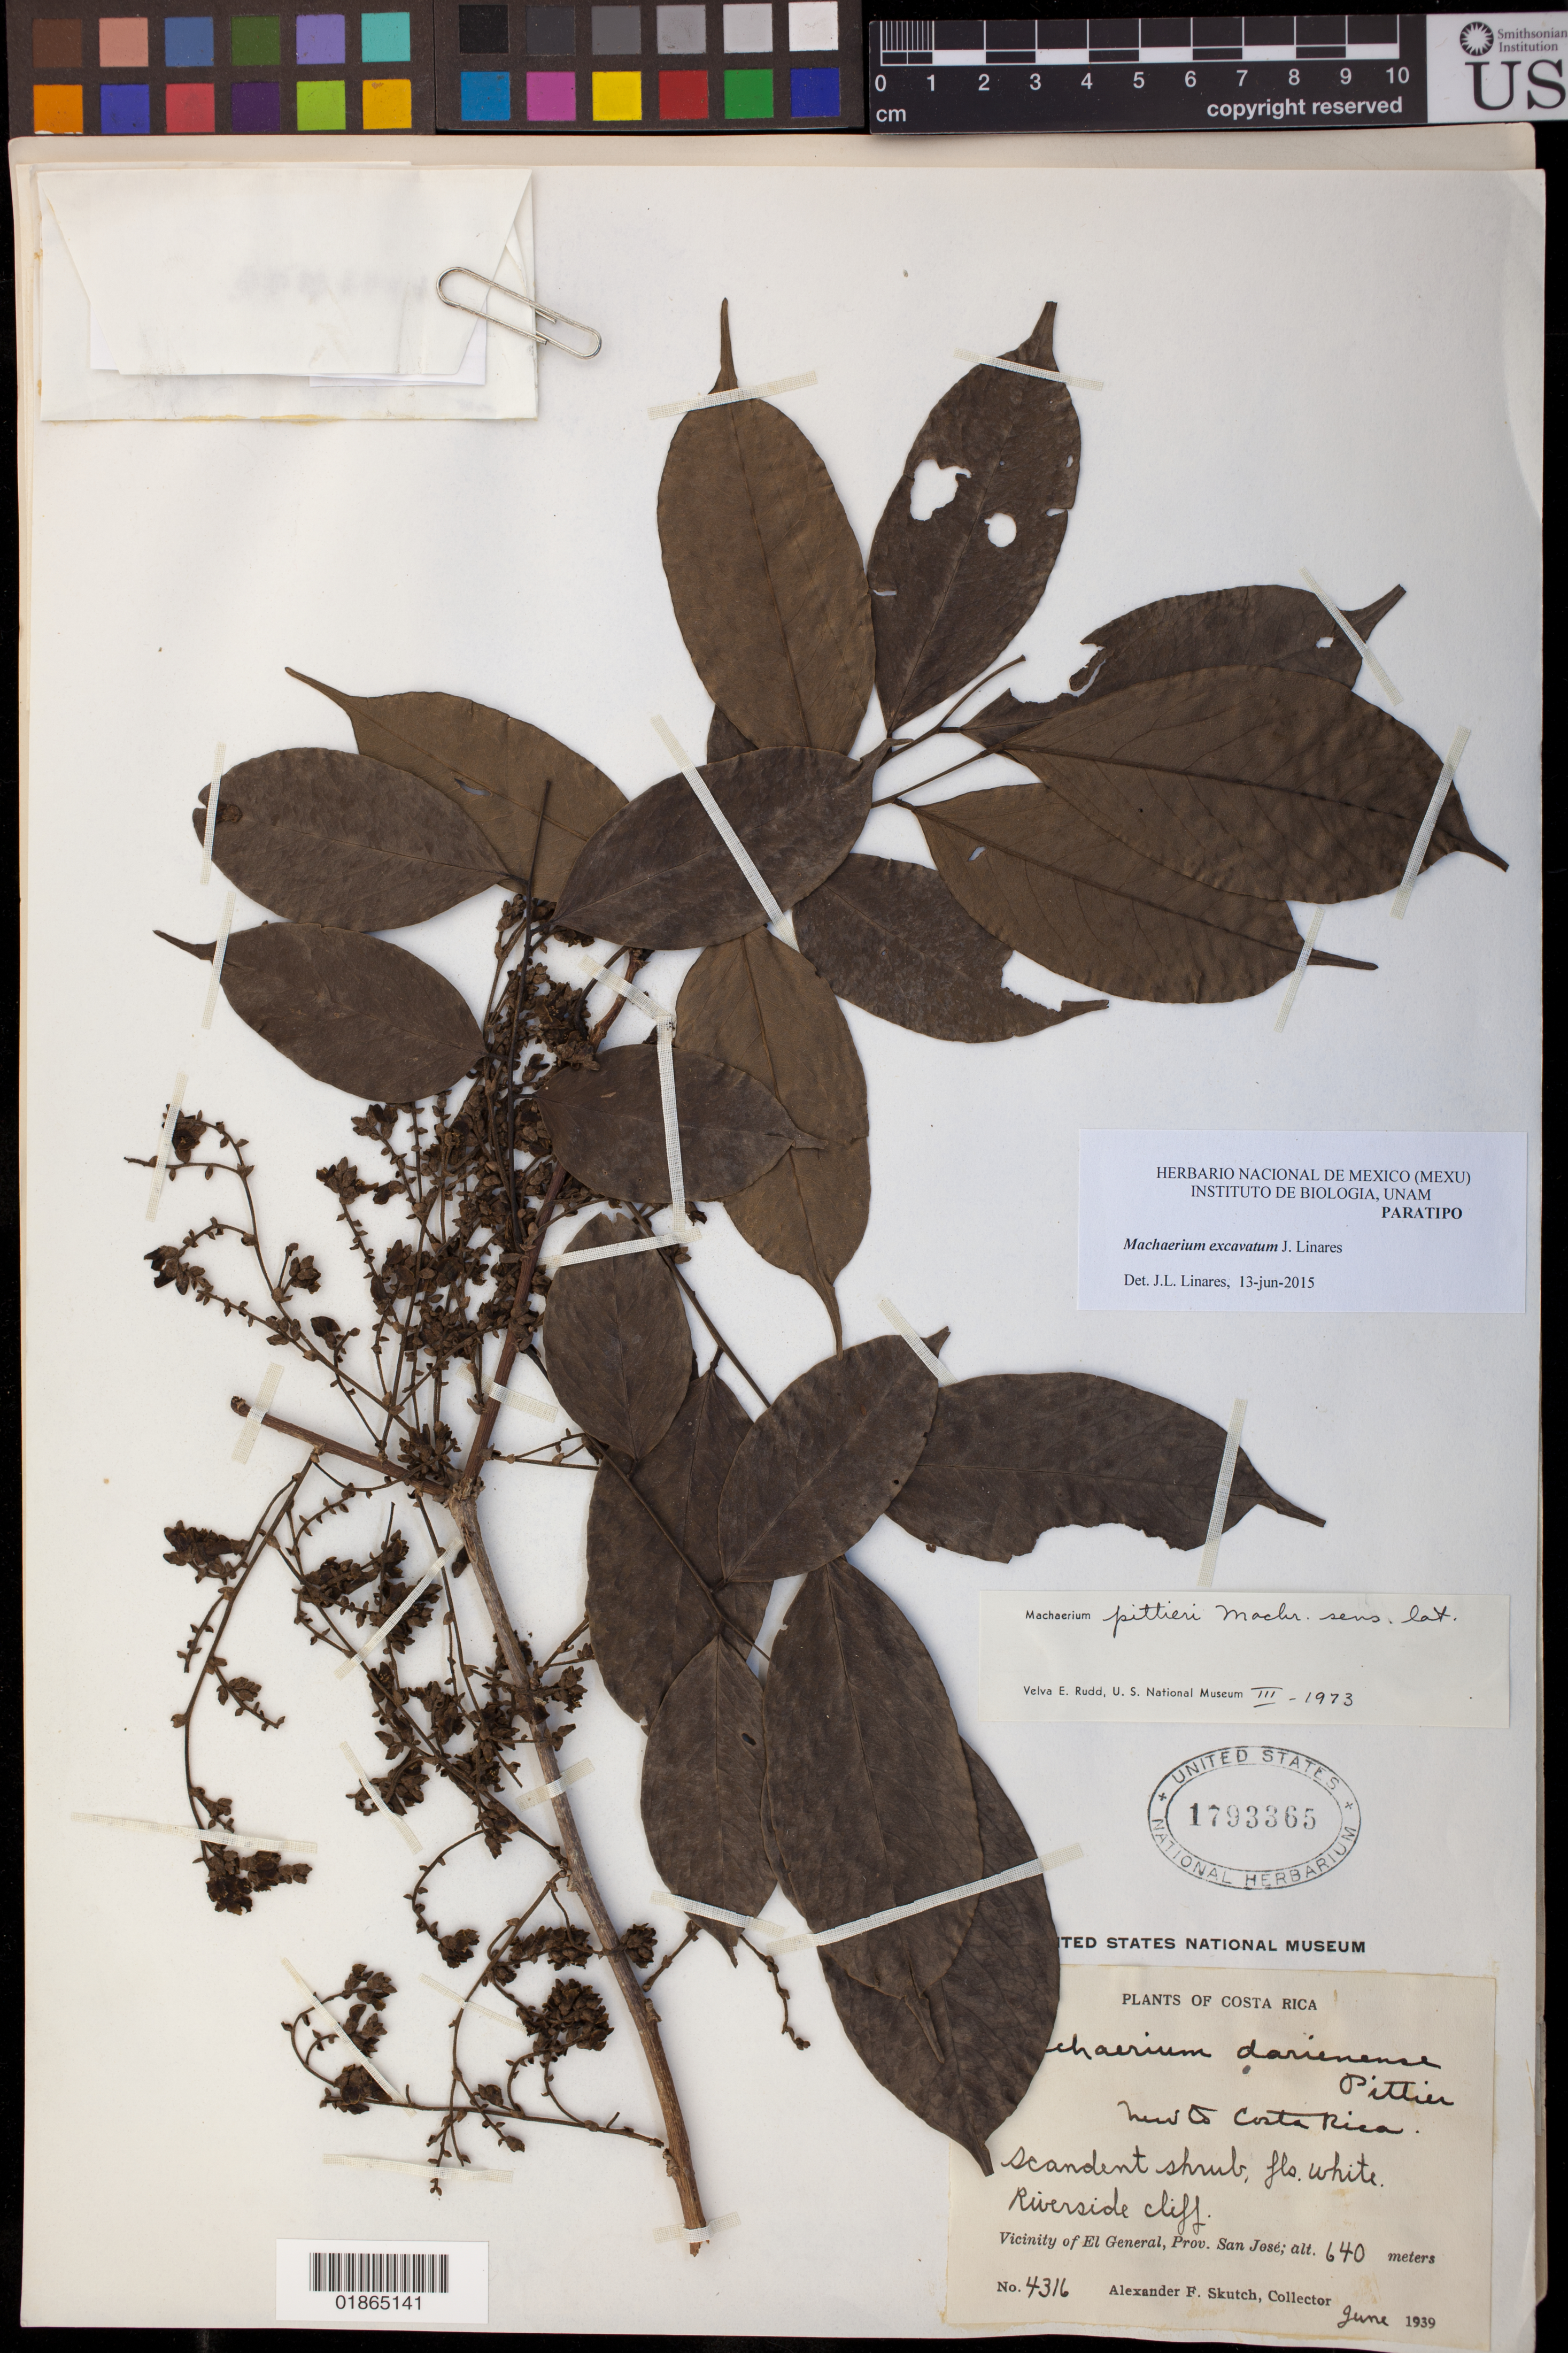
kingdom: Plantae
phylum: Tracheophyta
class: Magnoliopsida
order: Fabales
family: Fabaceae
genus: Machaerium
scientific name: Machaerium excavatum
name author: J. Linares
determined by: Linares, J. L., (MEXICO)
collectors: A. F. Skutch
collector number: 4316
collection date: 1939-06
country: Costa Rica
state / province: San Jose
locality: Vicinity of El General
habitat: Riverside cliff.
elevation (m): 640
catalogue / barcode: US 1793365